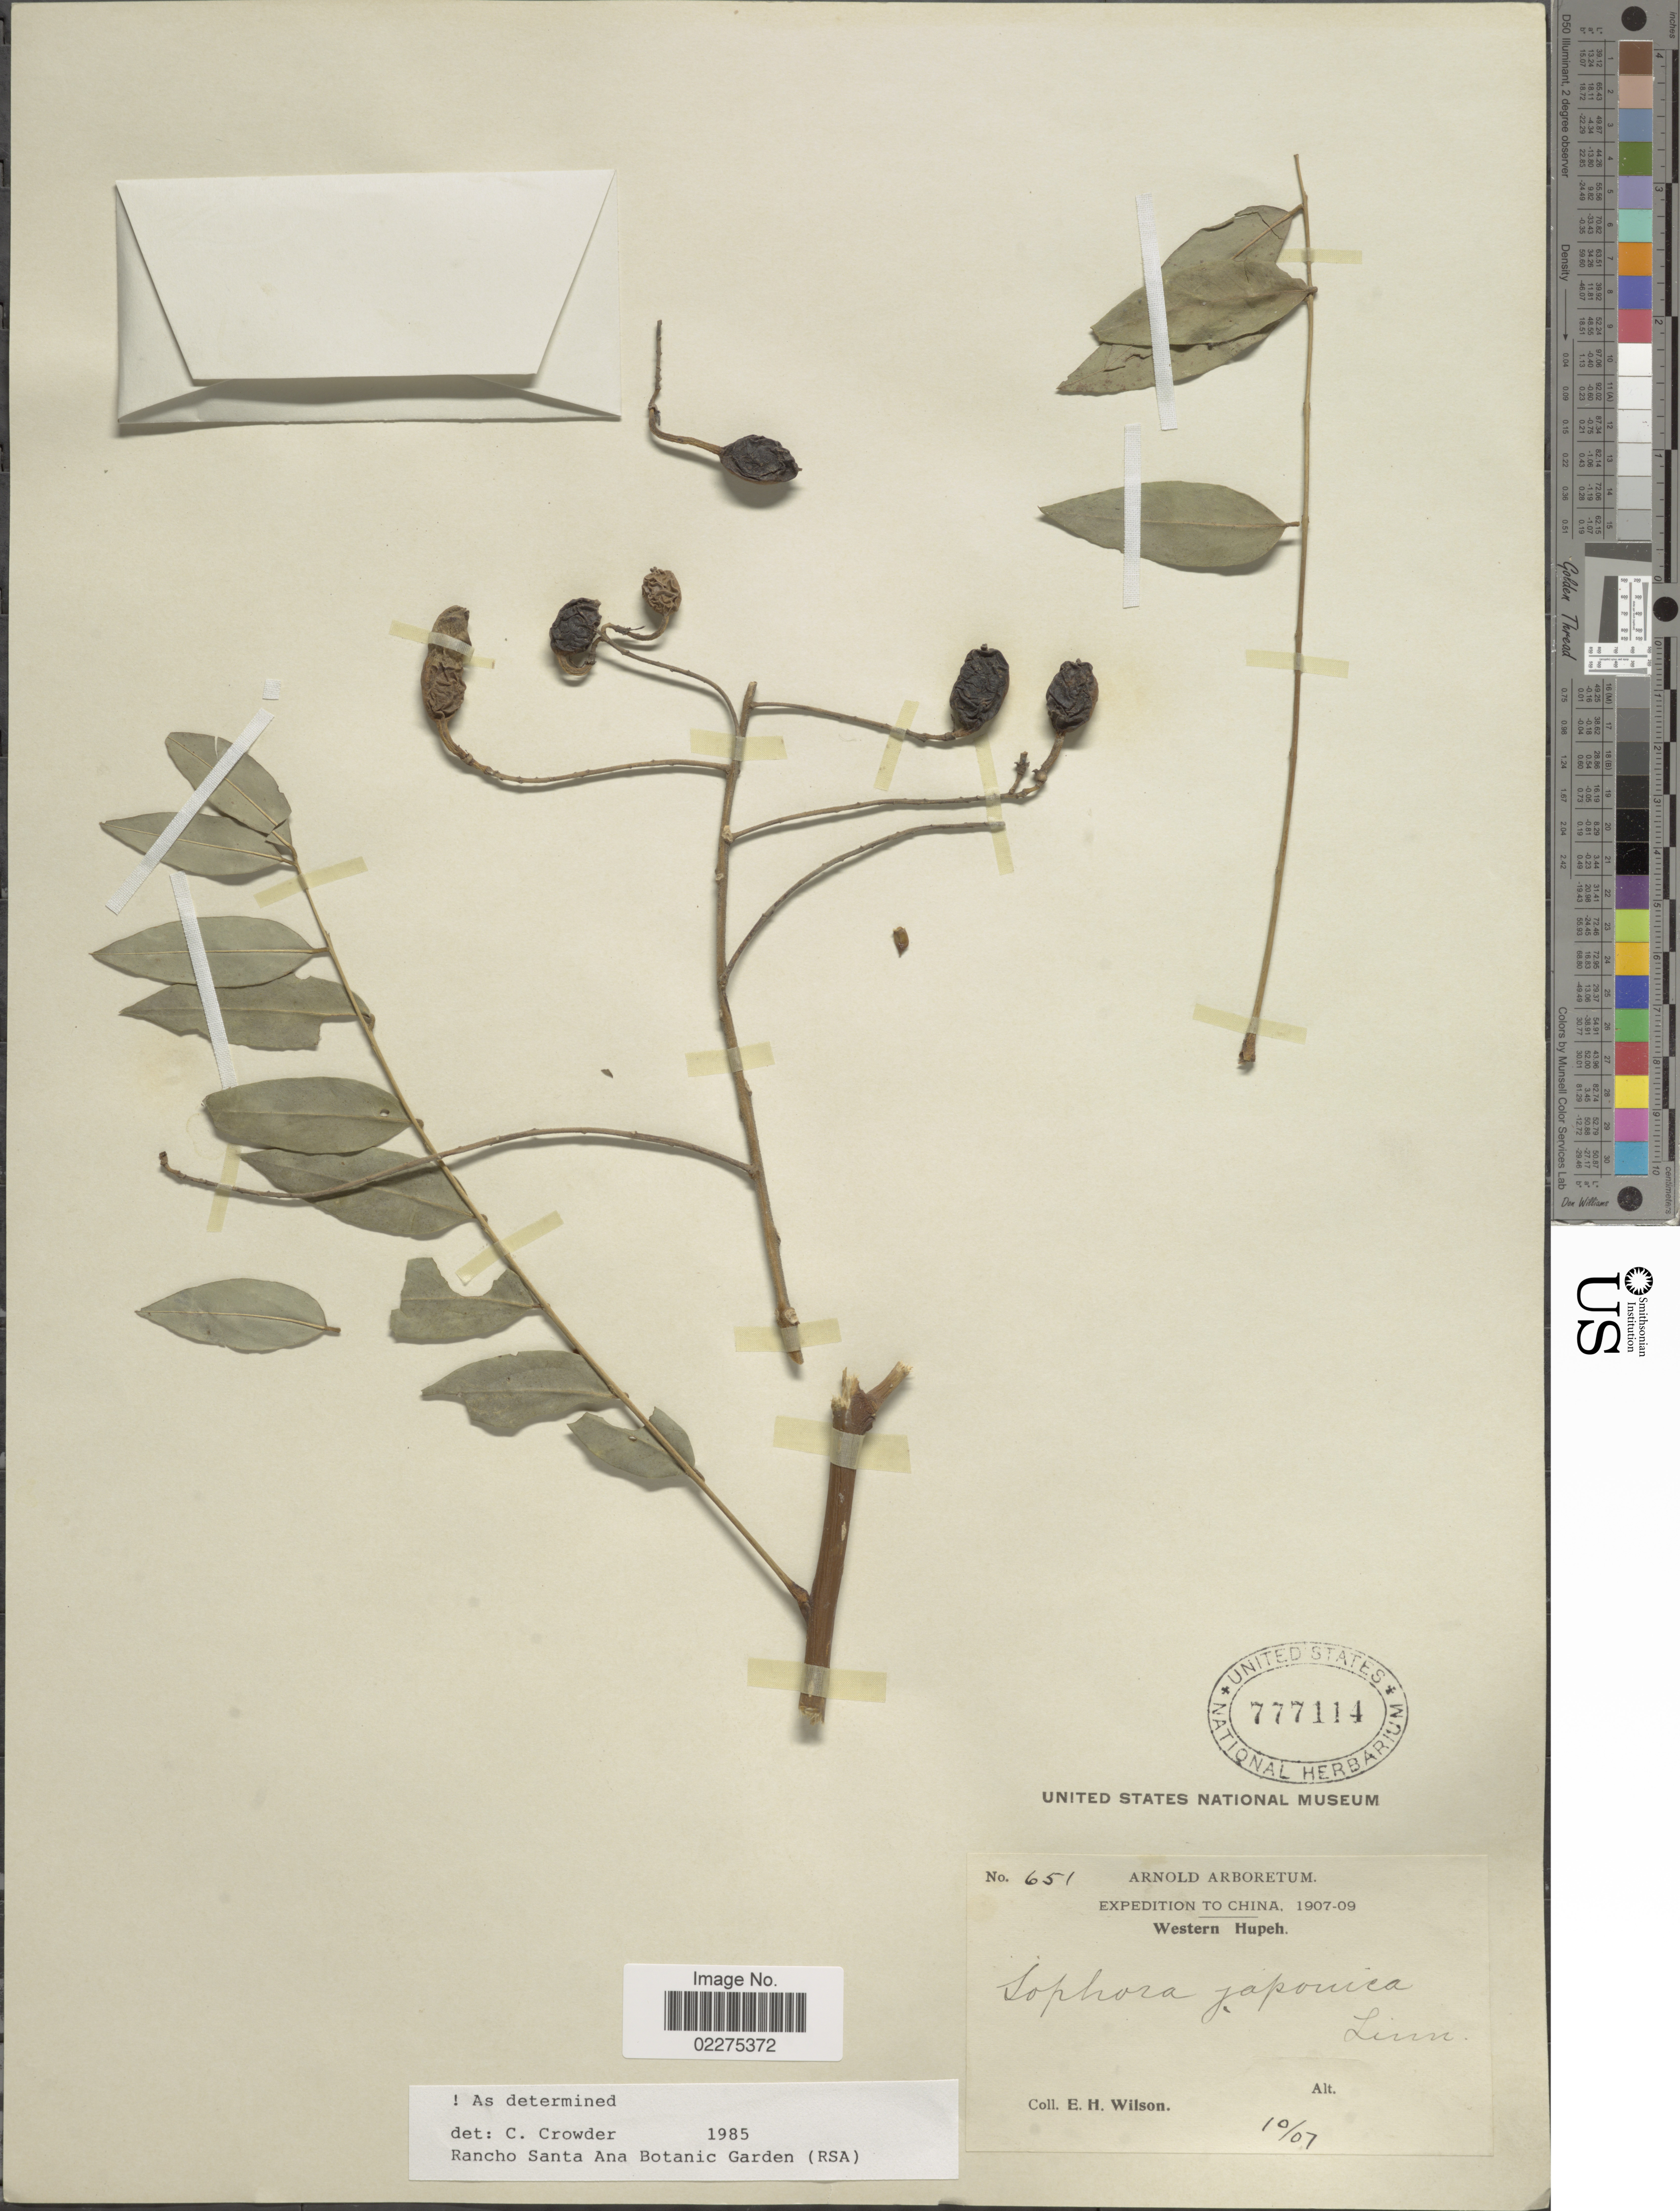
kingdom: Plantae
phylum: Tracheophyta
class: Magnoliopsida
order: Fabales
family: Fabaceae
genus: Sophora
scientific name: Sophora japonica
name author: L.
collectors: E. Wilson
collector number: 651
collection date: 1907-10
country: China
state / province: Hubei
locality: Western Hupeh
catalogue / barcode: US 777114